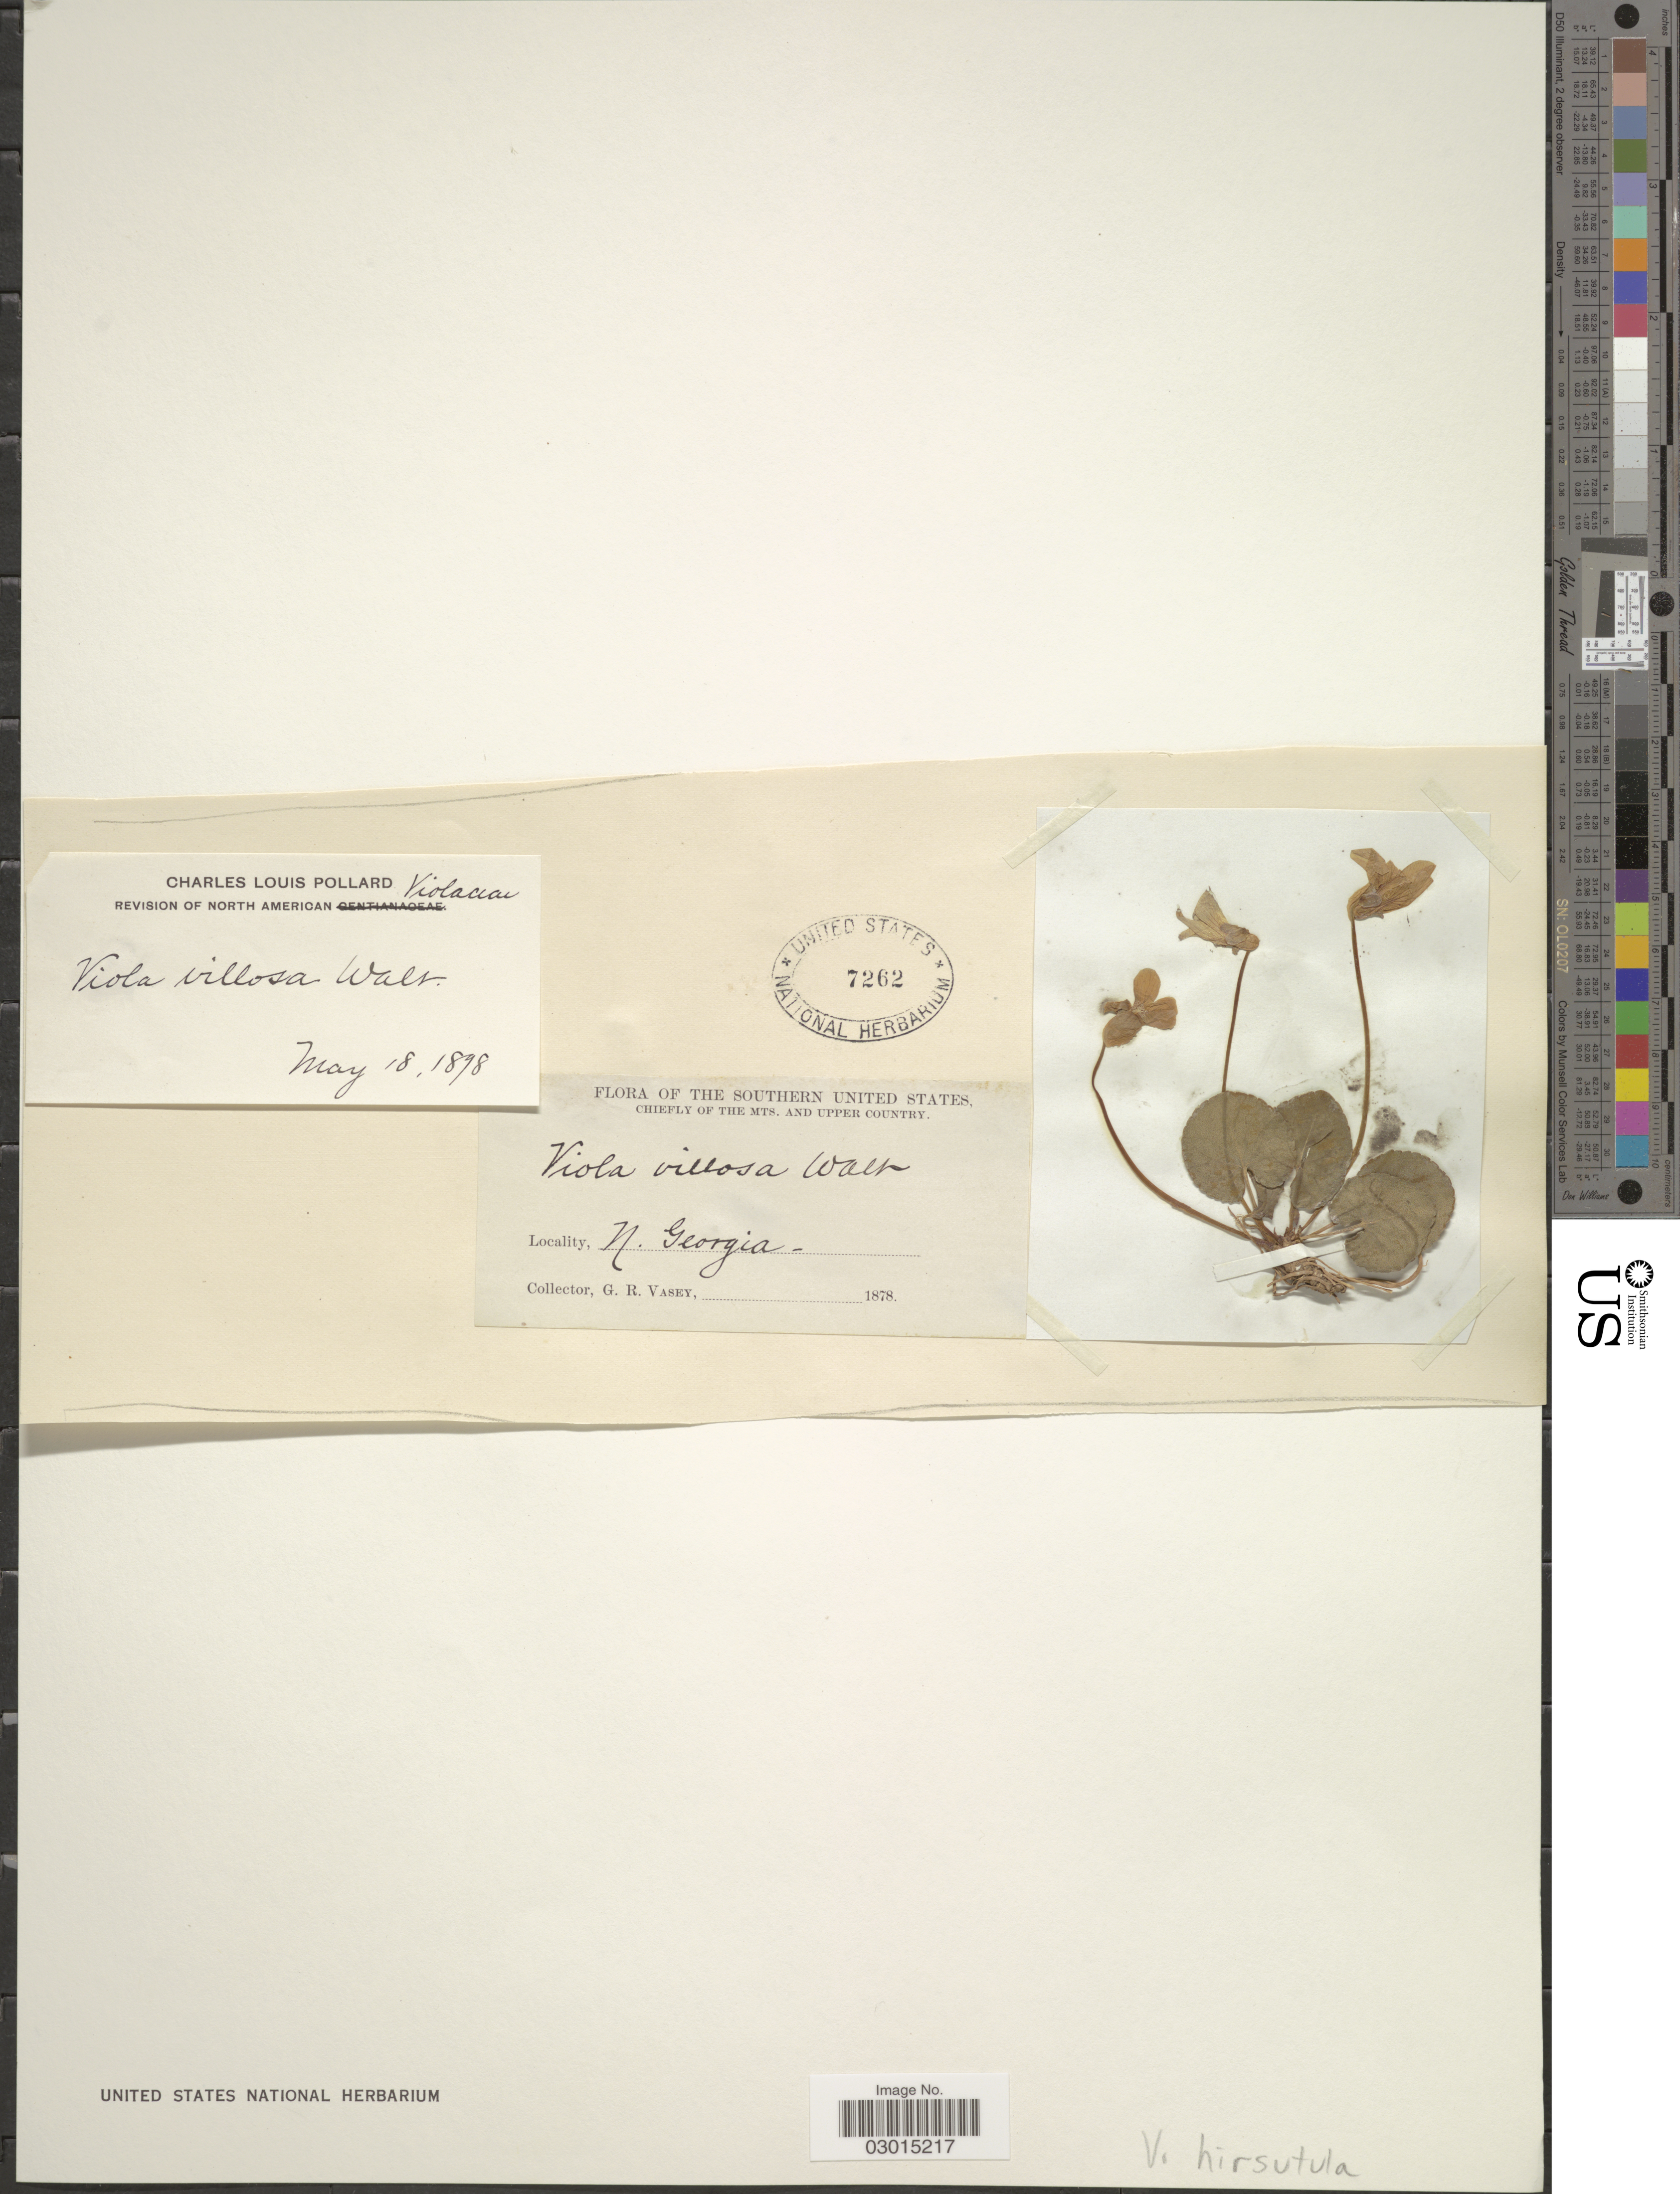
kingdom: Plantae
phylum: Tracheophyta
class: Magnoliopsida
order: Malpighiales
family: Violaceae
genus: Viola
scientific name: Viola hirsutula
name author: Brainerd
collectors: G. R. Vasey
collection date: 1898-05-18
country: United States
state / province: Georgia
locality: Chiefly of the Mts. and Upper Country. N. Georgia.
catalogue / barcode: US 7262